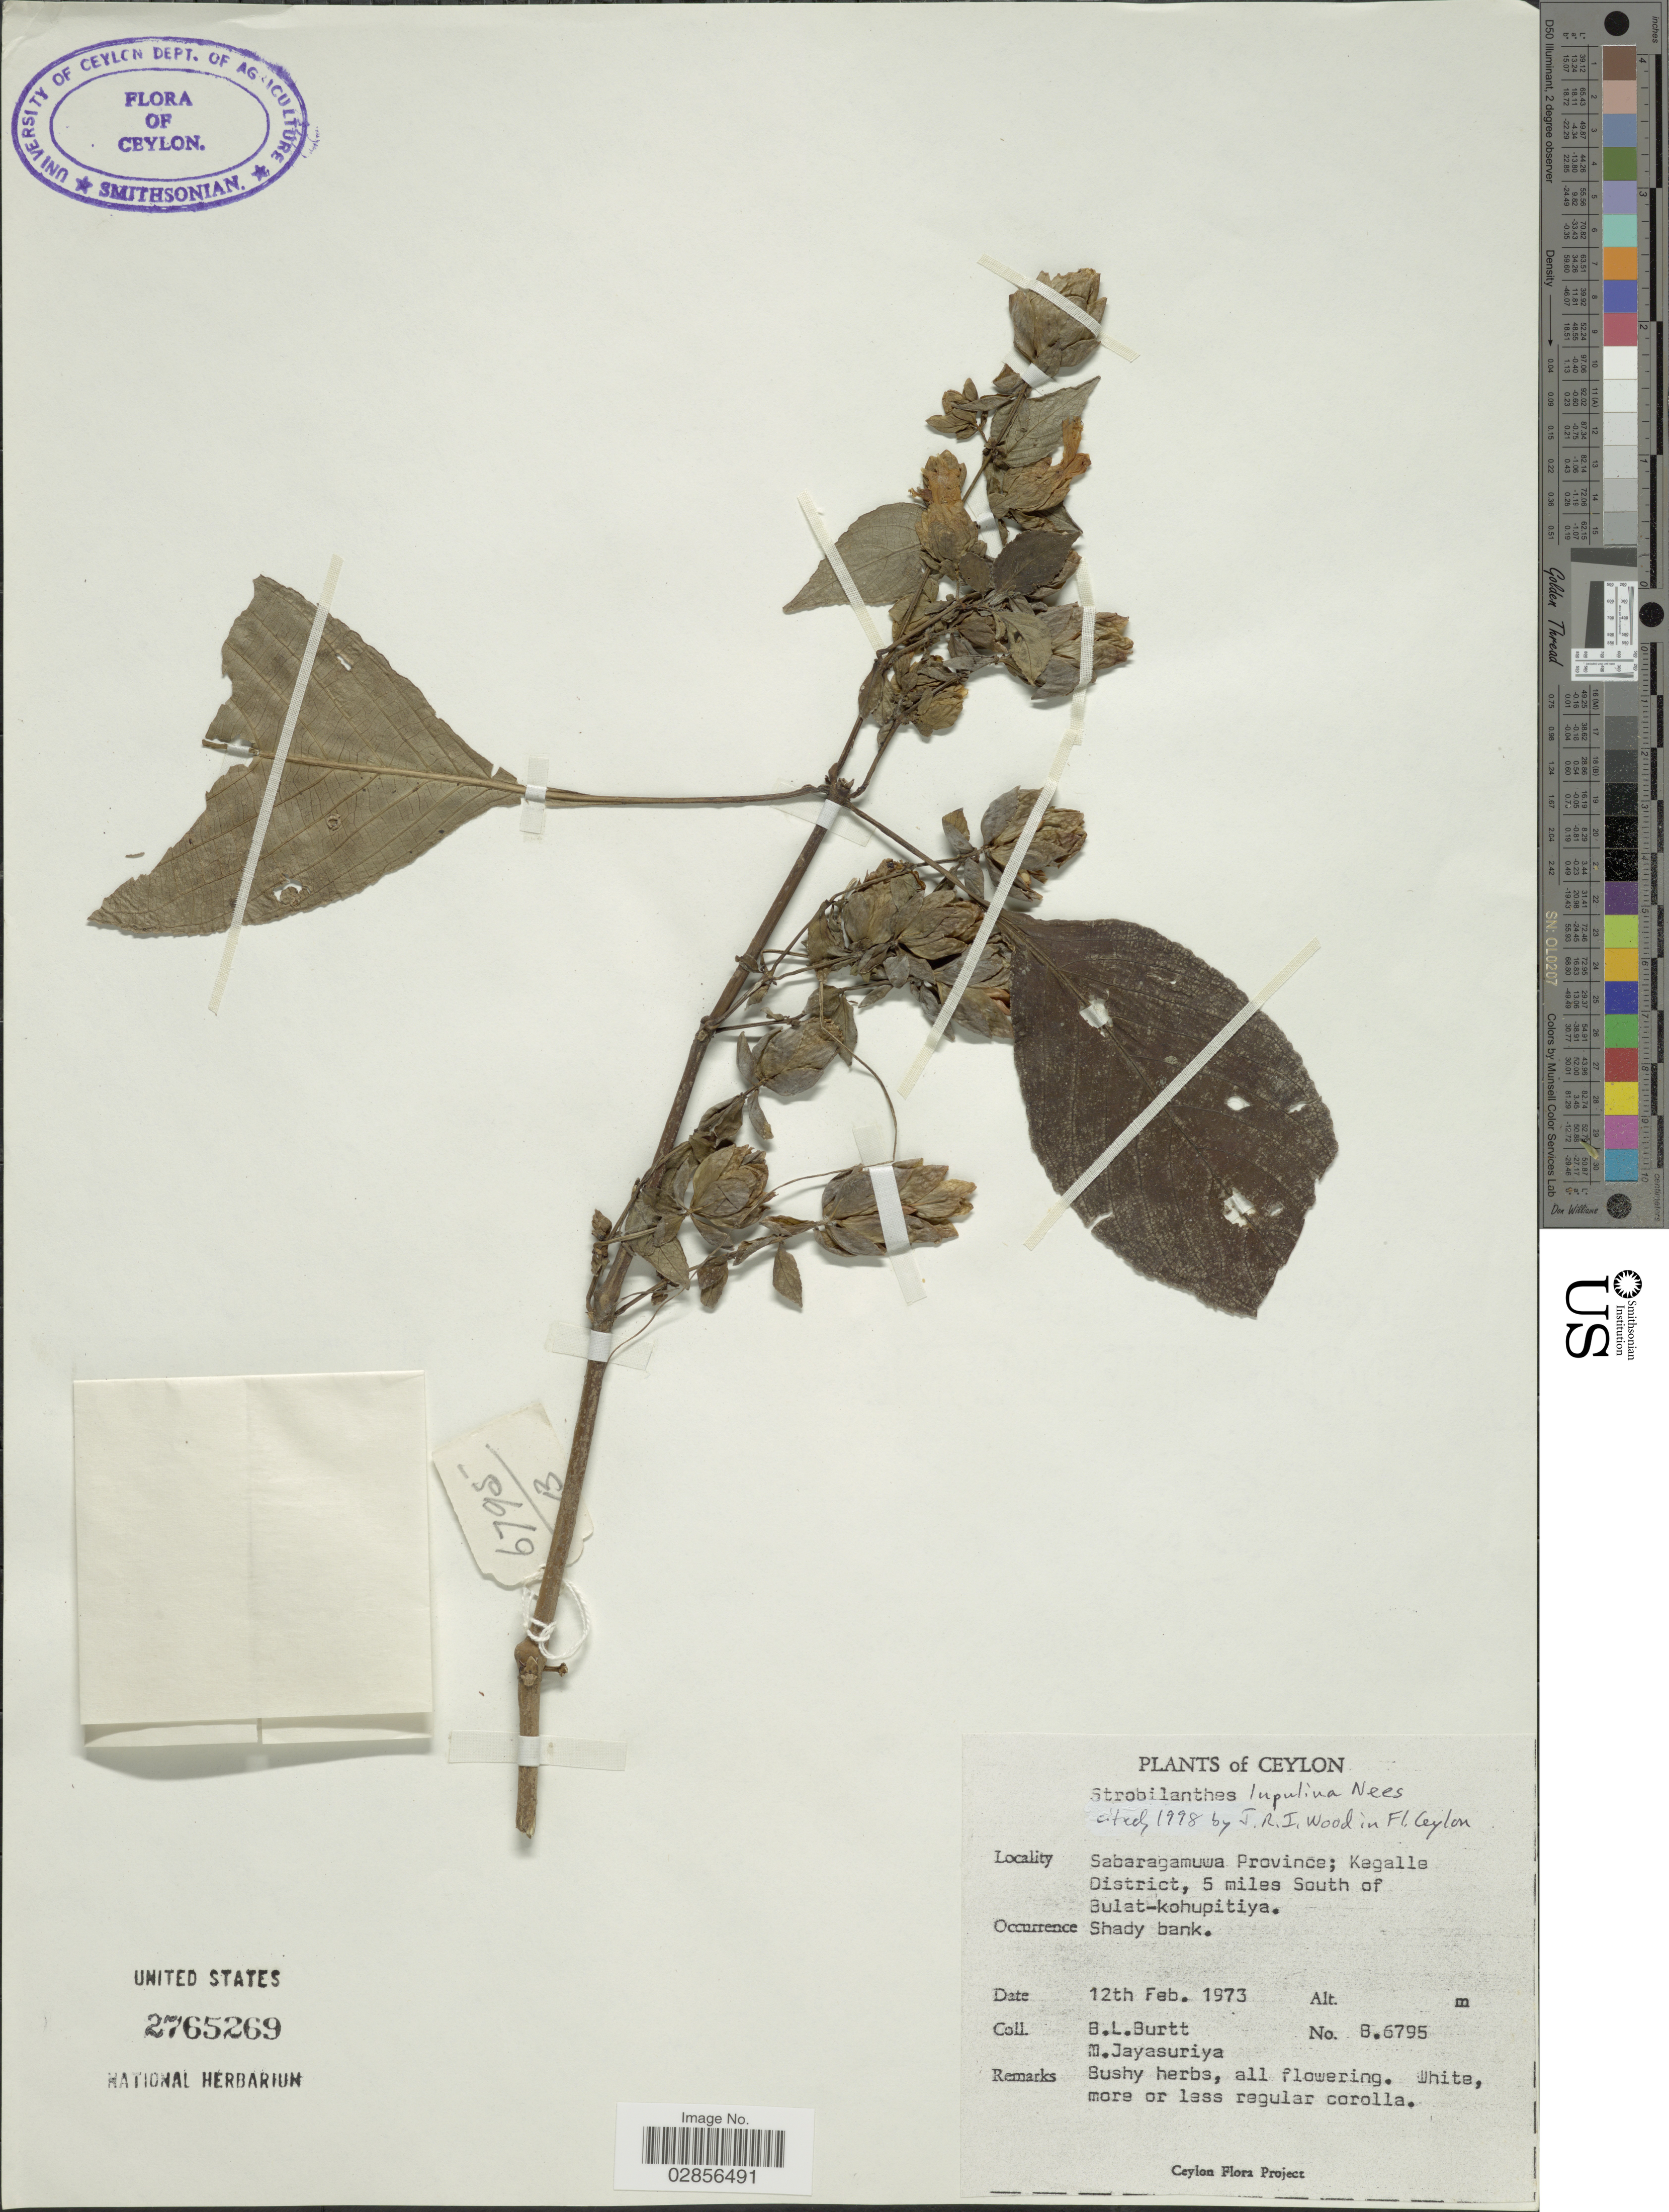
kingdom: Plantae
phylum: Tracheophyta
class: Magnoliopsida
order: Lamiales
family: Acanthaceae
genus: Strobilanthes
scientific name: Strobilanthes lupulina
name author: Nees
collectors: B. L. Burtt & M. Jayasuriya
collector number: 86795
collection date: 1973-02-12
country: Sri Lanka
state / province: Sabaragamuwa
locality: Ceylon. Kegalle District, 5 miles South of Bulat-kohupitiya.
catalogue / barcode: US 2765269